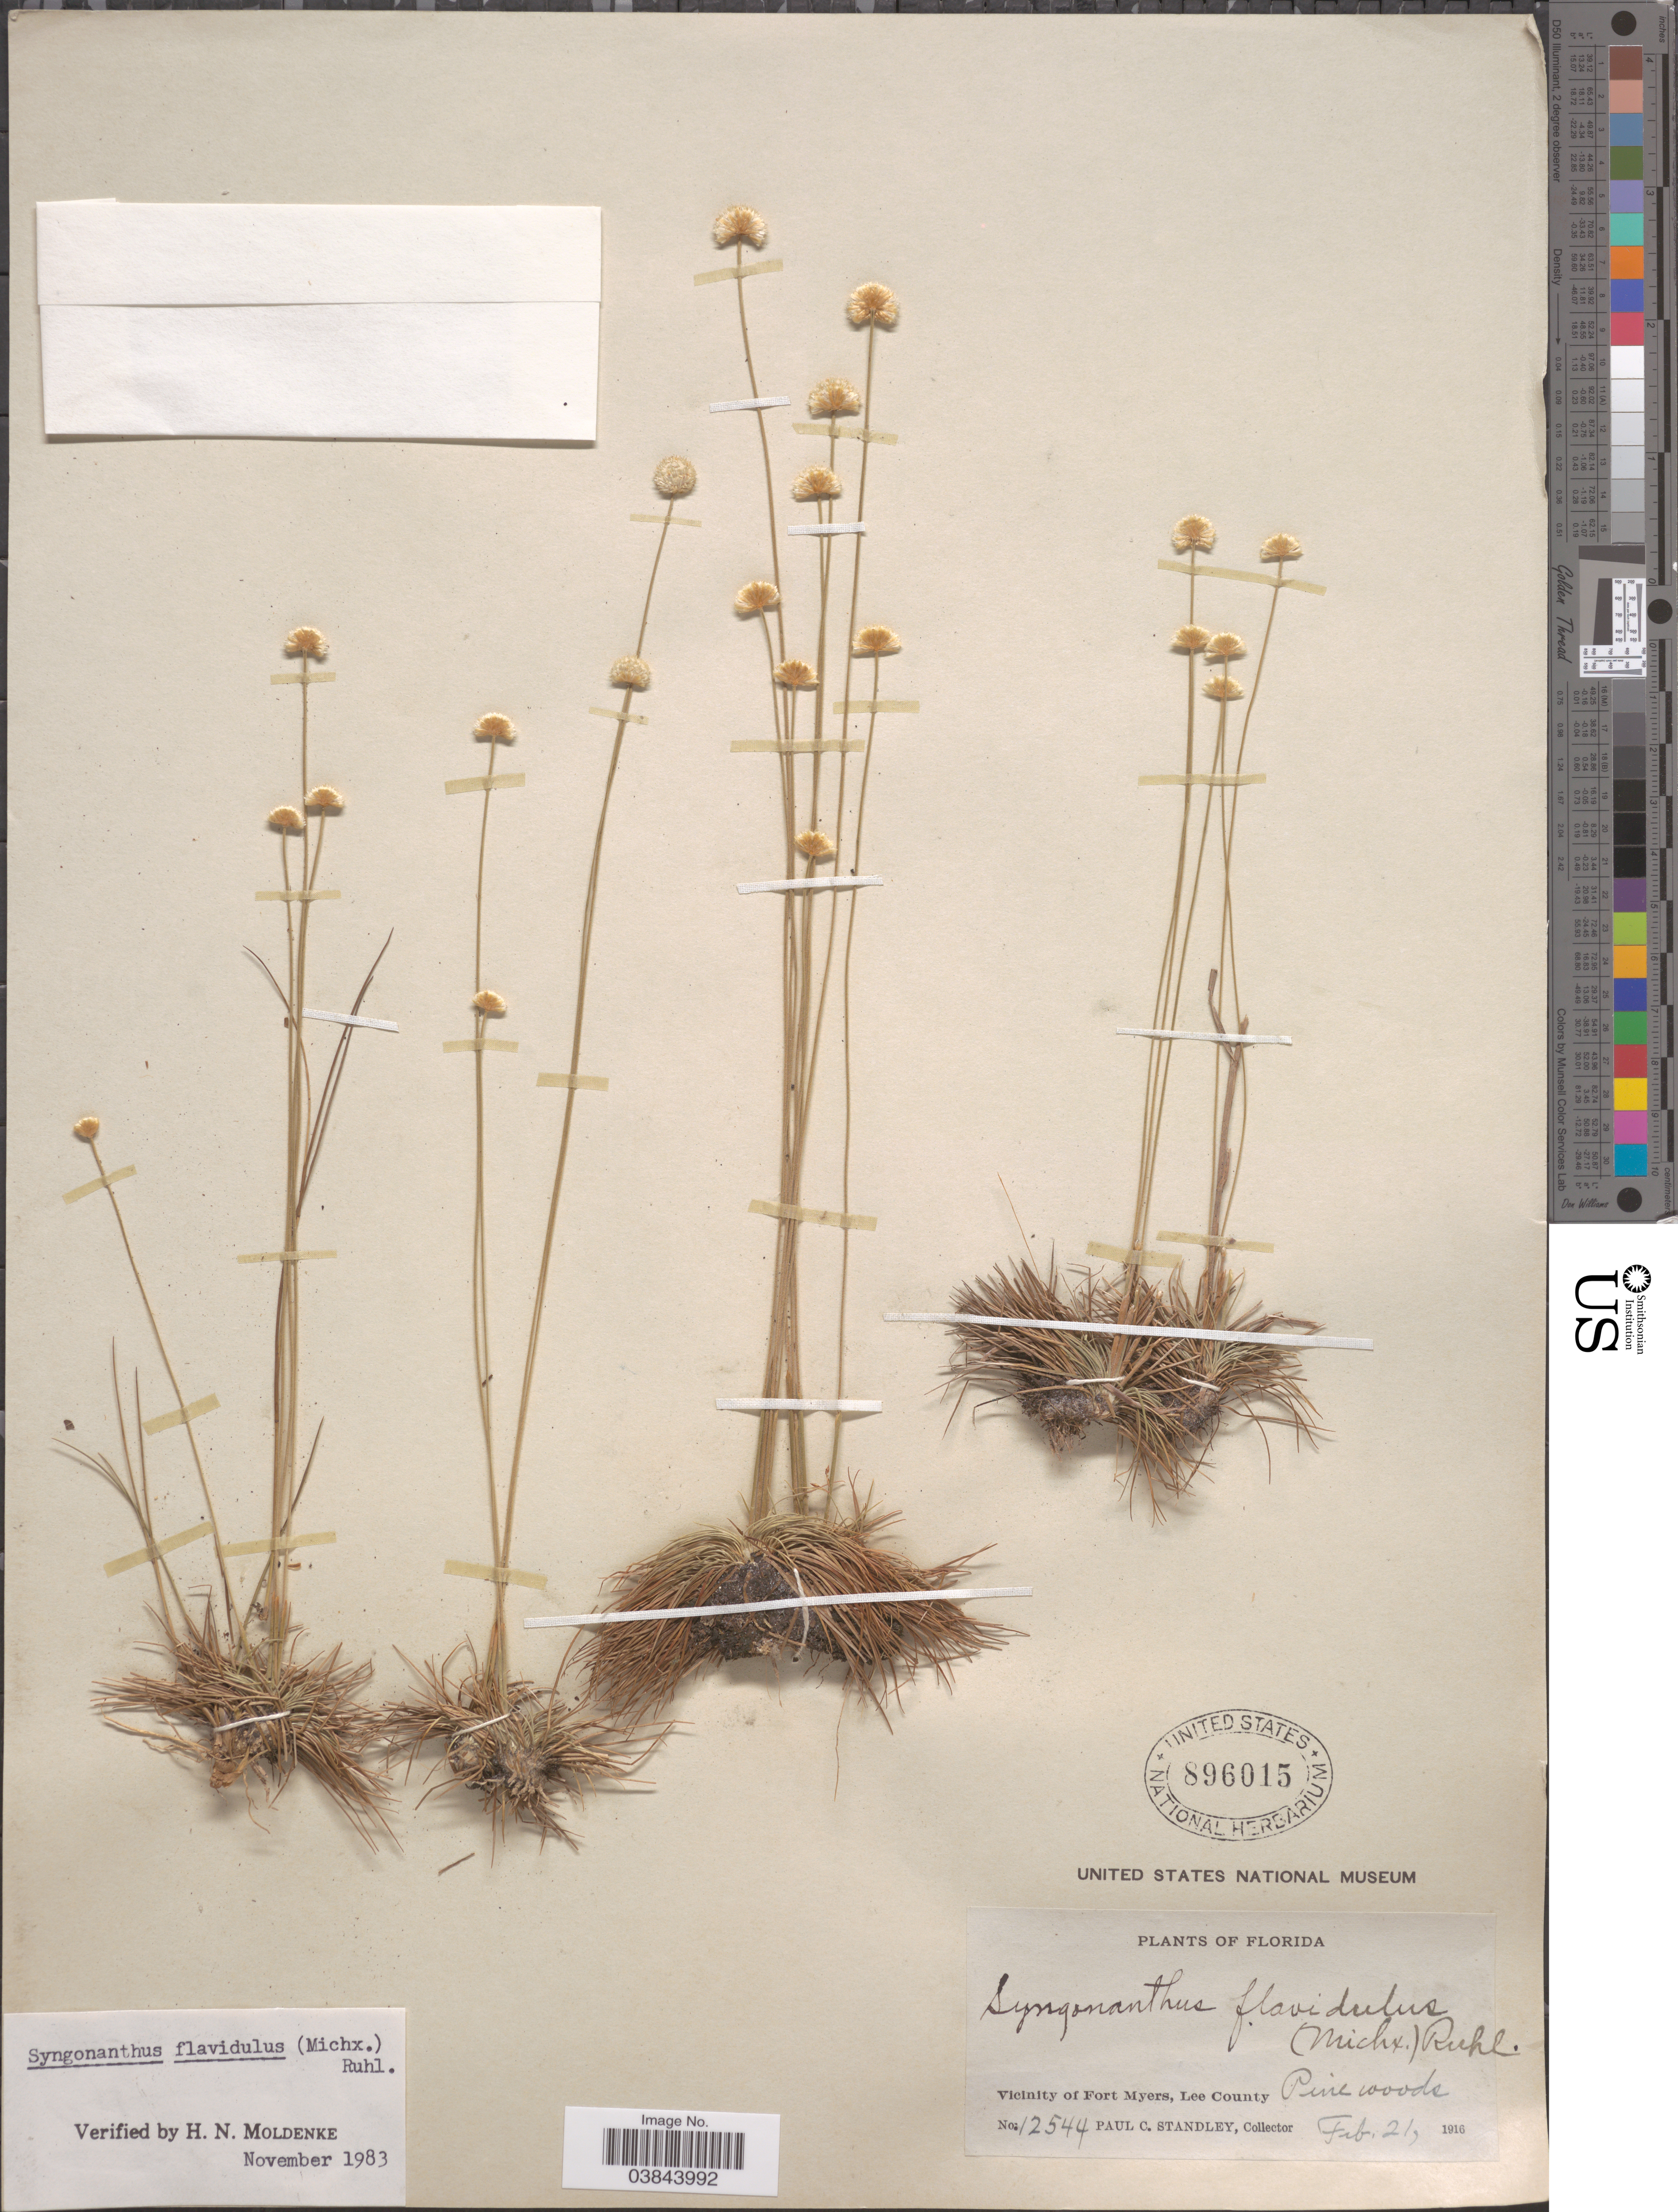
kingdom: Plantae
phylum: Tracheophyta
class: Liliopsida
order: Poales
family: Eriocaulaceae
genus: Syngonanthus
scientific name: Syngonanthus flavidulus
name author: (Michx.) Ruhland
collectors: P. C. Standley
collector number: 12544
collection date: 1916-02-21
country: United States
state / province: Florida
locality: Vicinity of Fort Myers, Lee County. Pine woods.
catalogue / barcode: US 896015